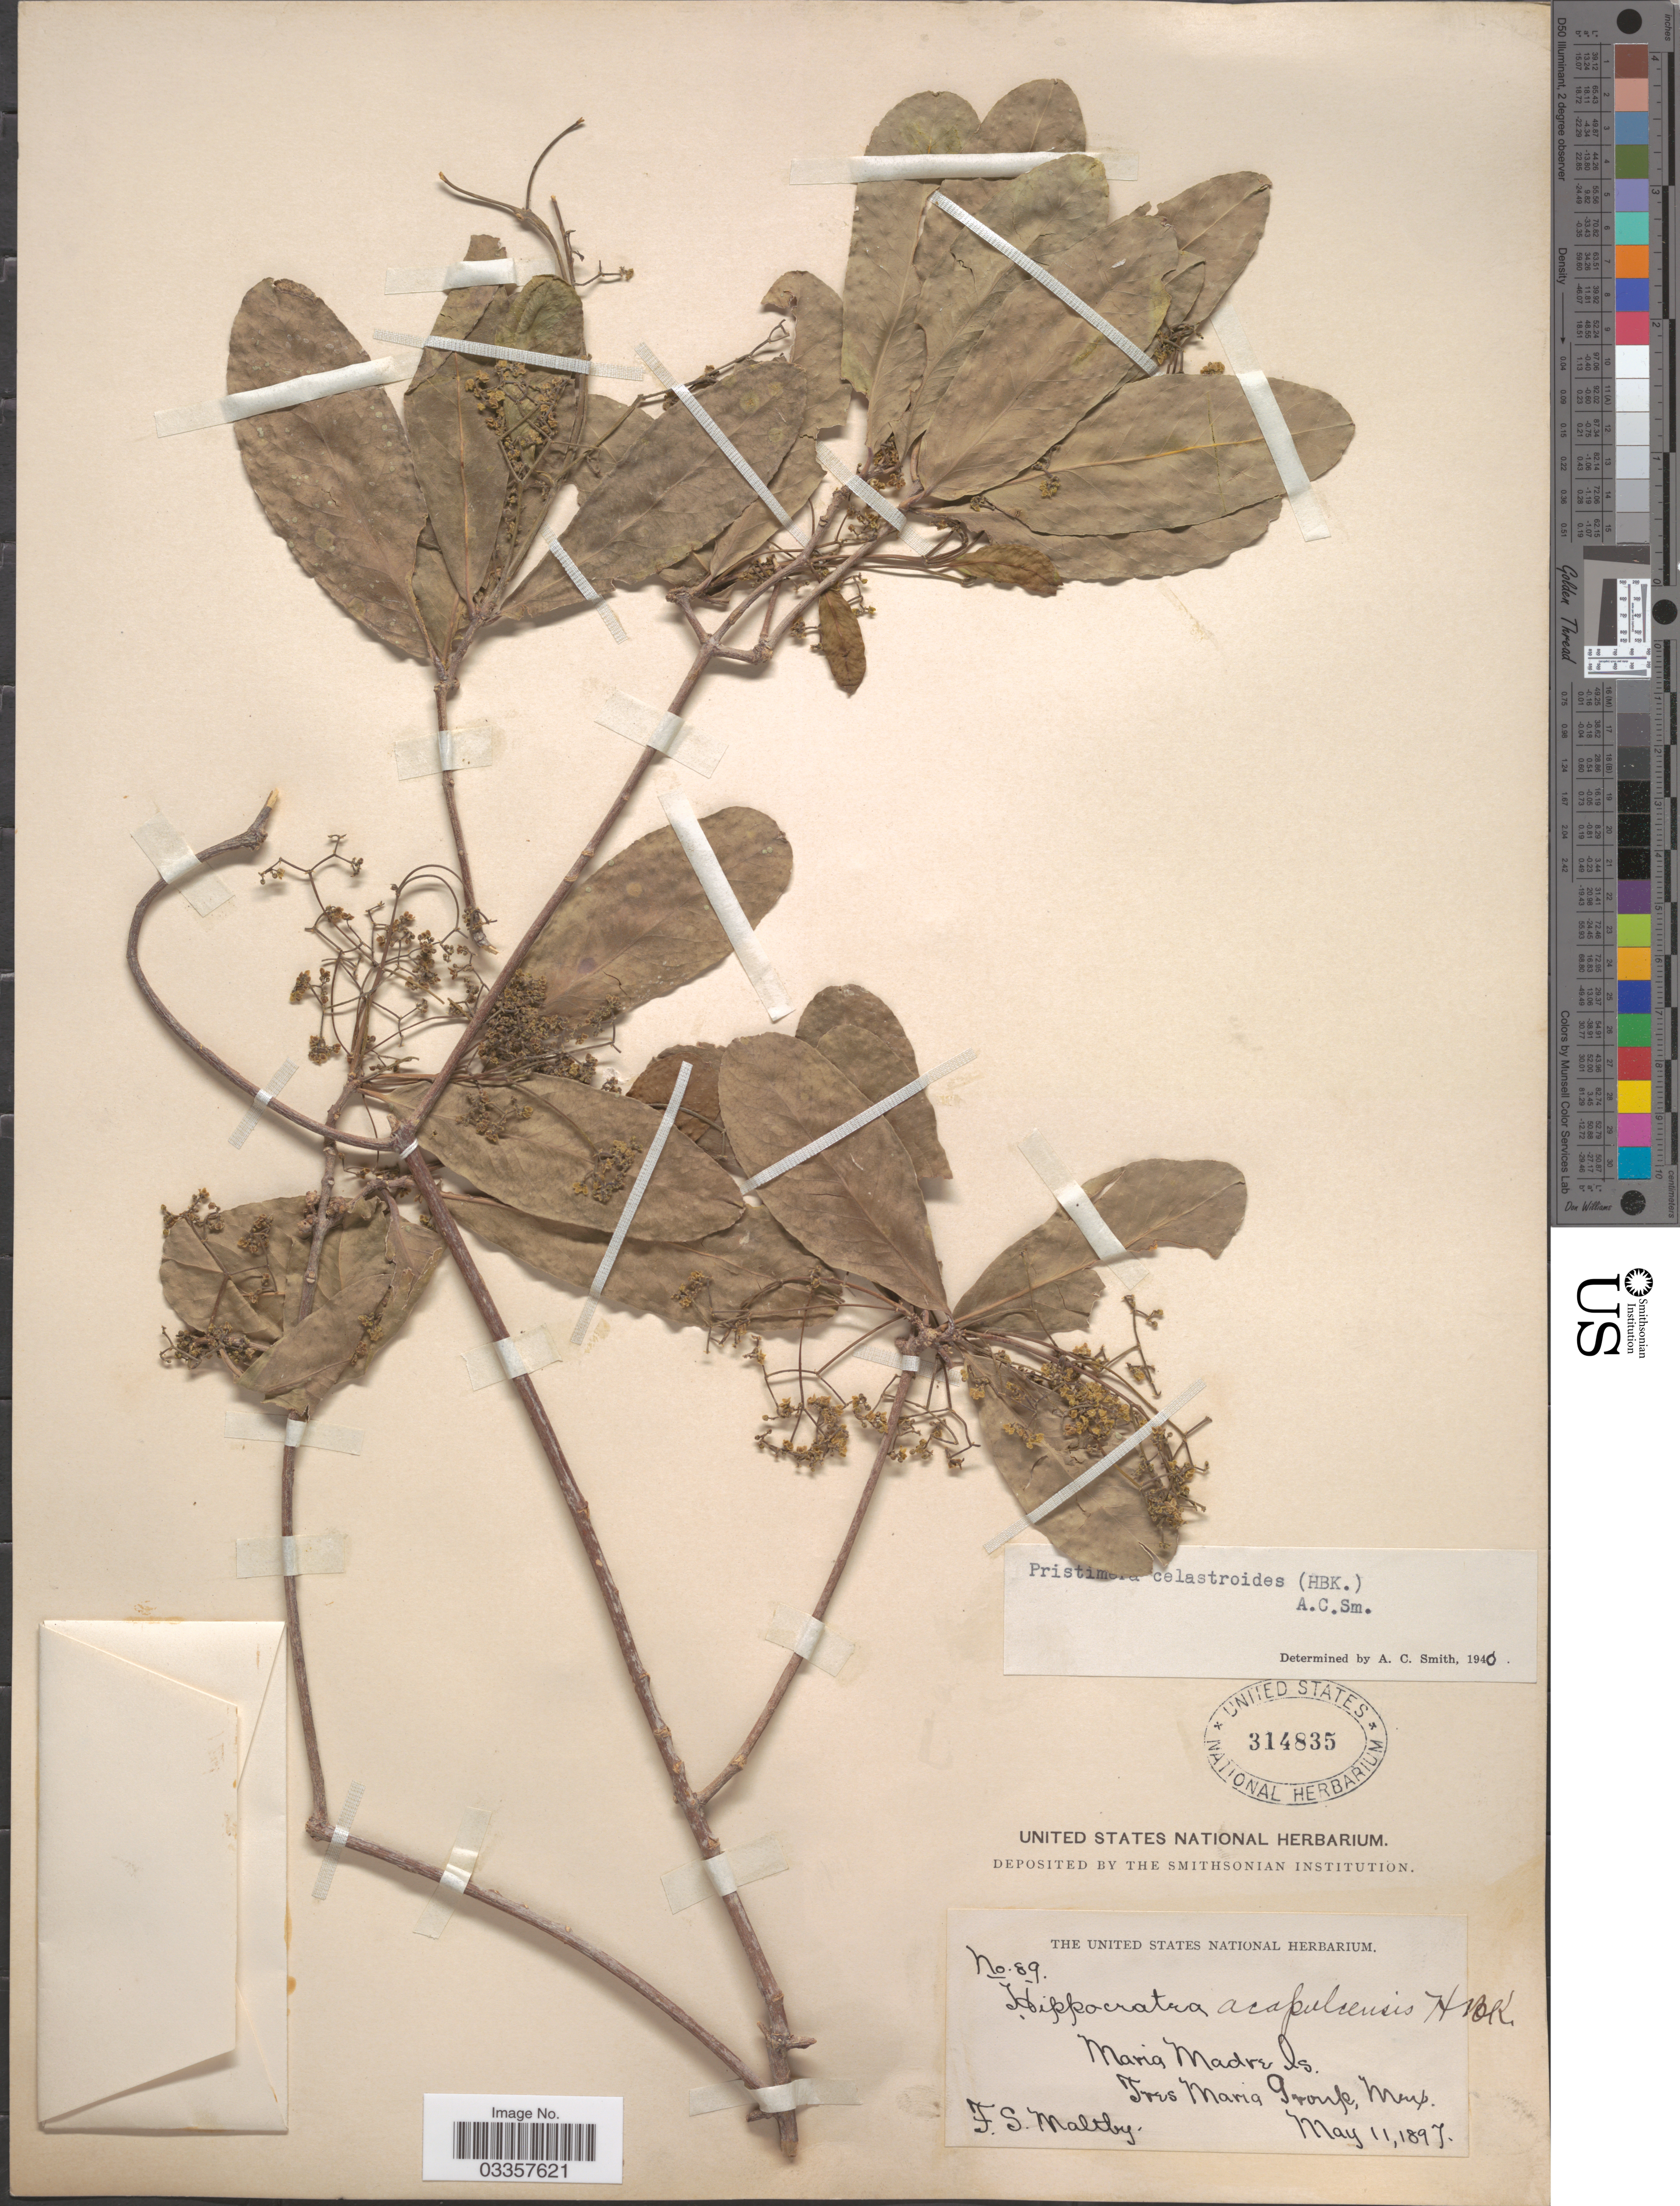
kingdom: Plantae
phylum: Tracheophyta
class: Magnoliopsida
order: Celastrales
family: Celastraceae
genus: Pristimera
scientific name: Pristimera celastroides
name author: (Kunth) A.C. Sm.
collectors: F. S. Maltby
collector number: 89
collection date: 1897-05-11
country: Mexico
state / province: Nayarit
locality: Maria Madre Is. Tres Maria Group.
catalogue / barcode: US 314835